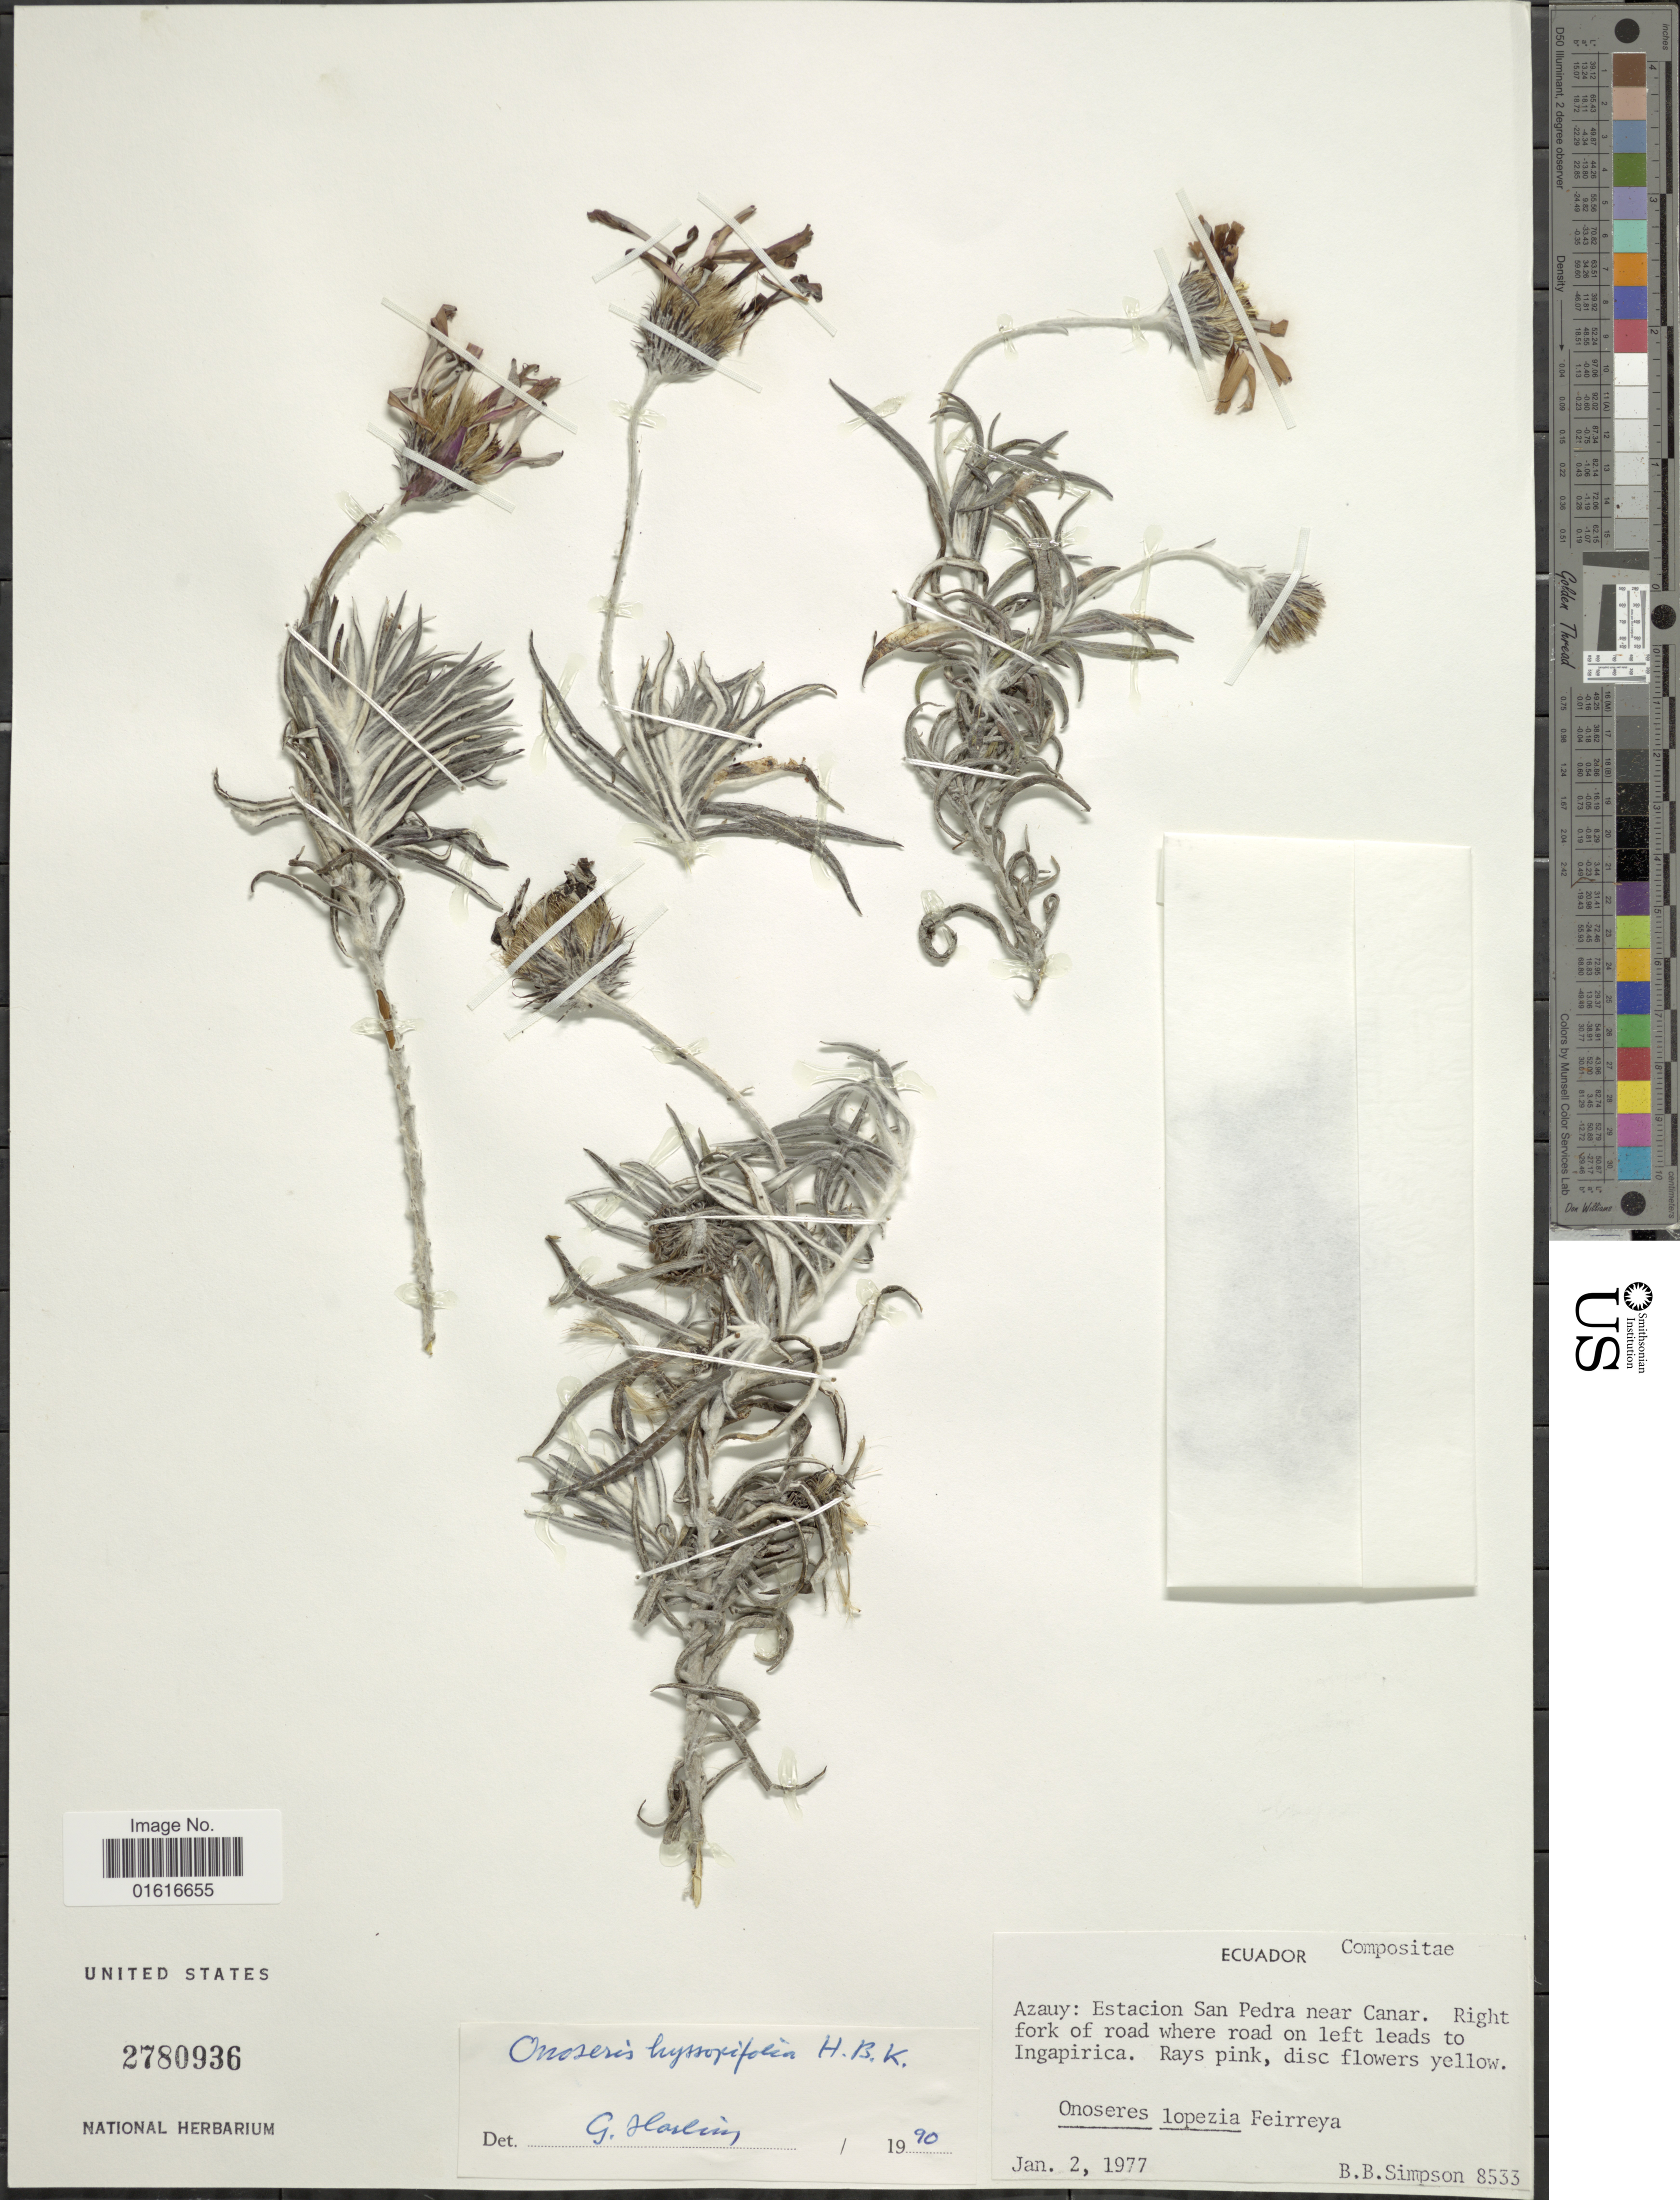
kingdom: Plantae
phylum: Tracheophyta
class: Magnoliopsida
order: Asterales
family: Asteraceae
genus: Onoseris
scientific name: Onoseris hyssopifolia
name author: Kunth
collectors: B. B. Simpson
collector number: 8533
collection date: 1977-01-02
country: Ecuador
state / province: Azuay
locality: Azauy: Estacion San Pedra near Canar. Right fork of road where road on left leads to Ingapirica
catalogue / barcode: US 2780936